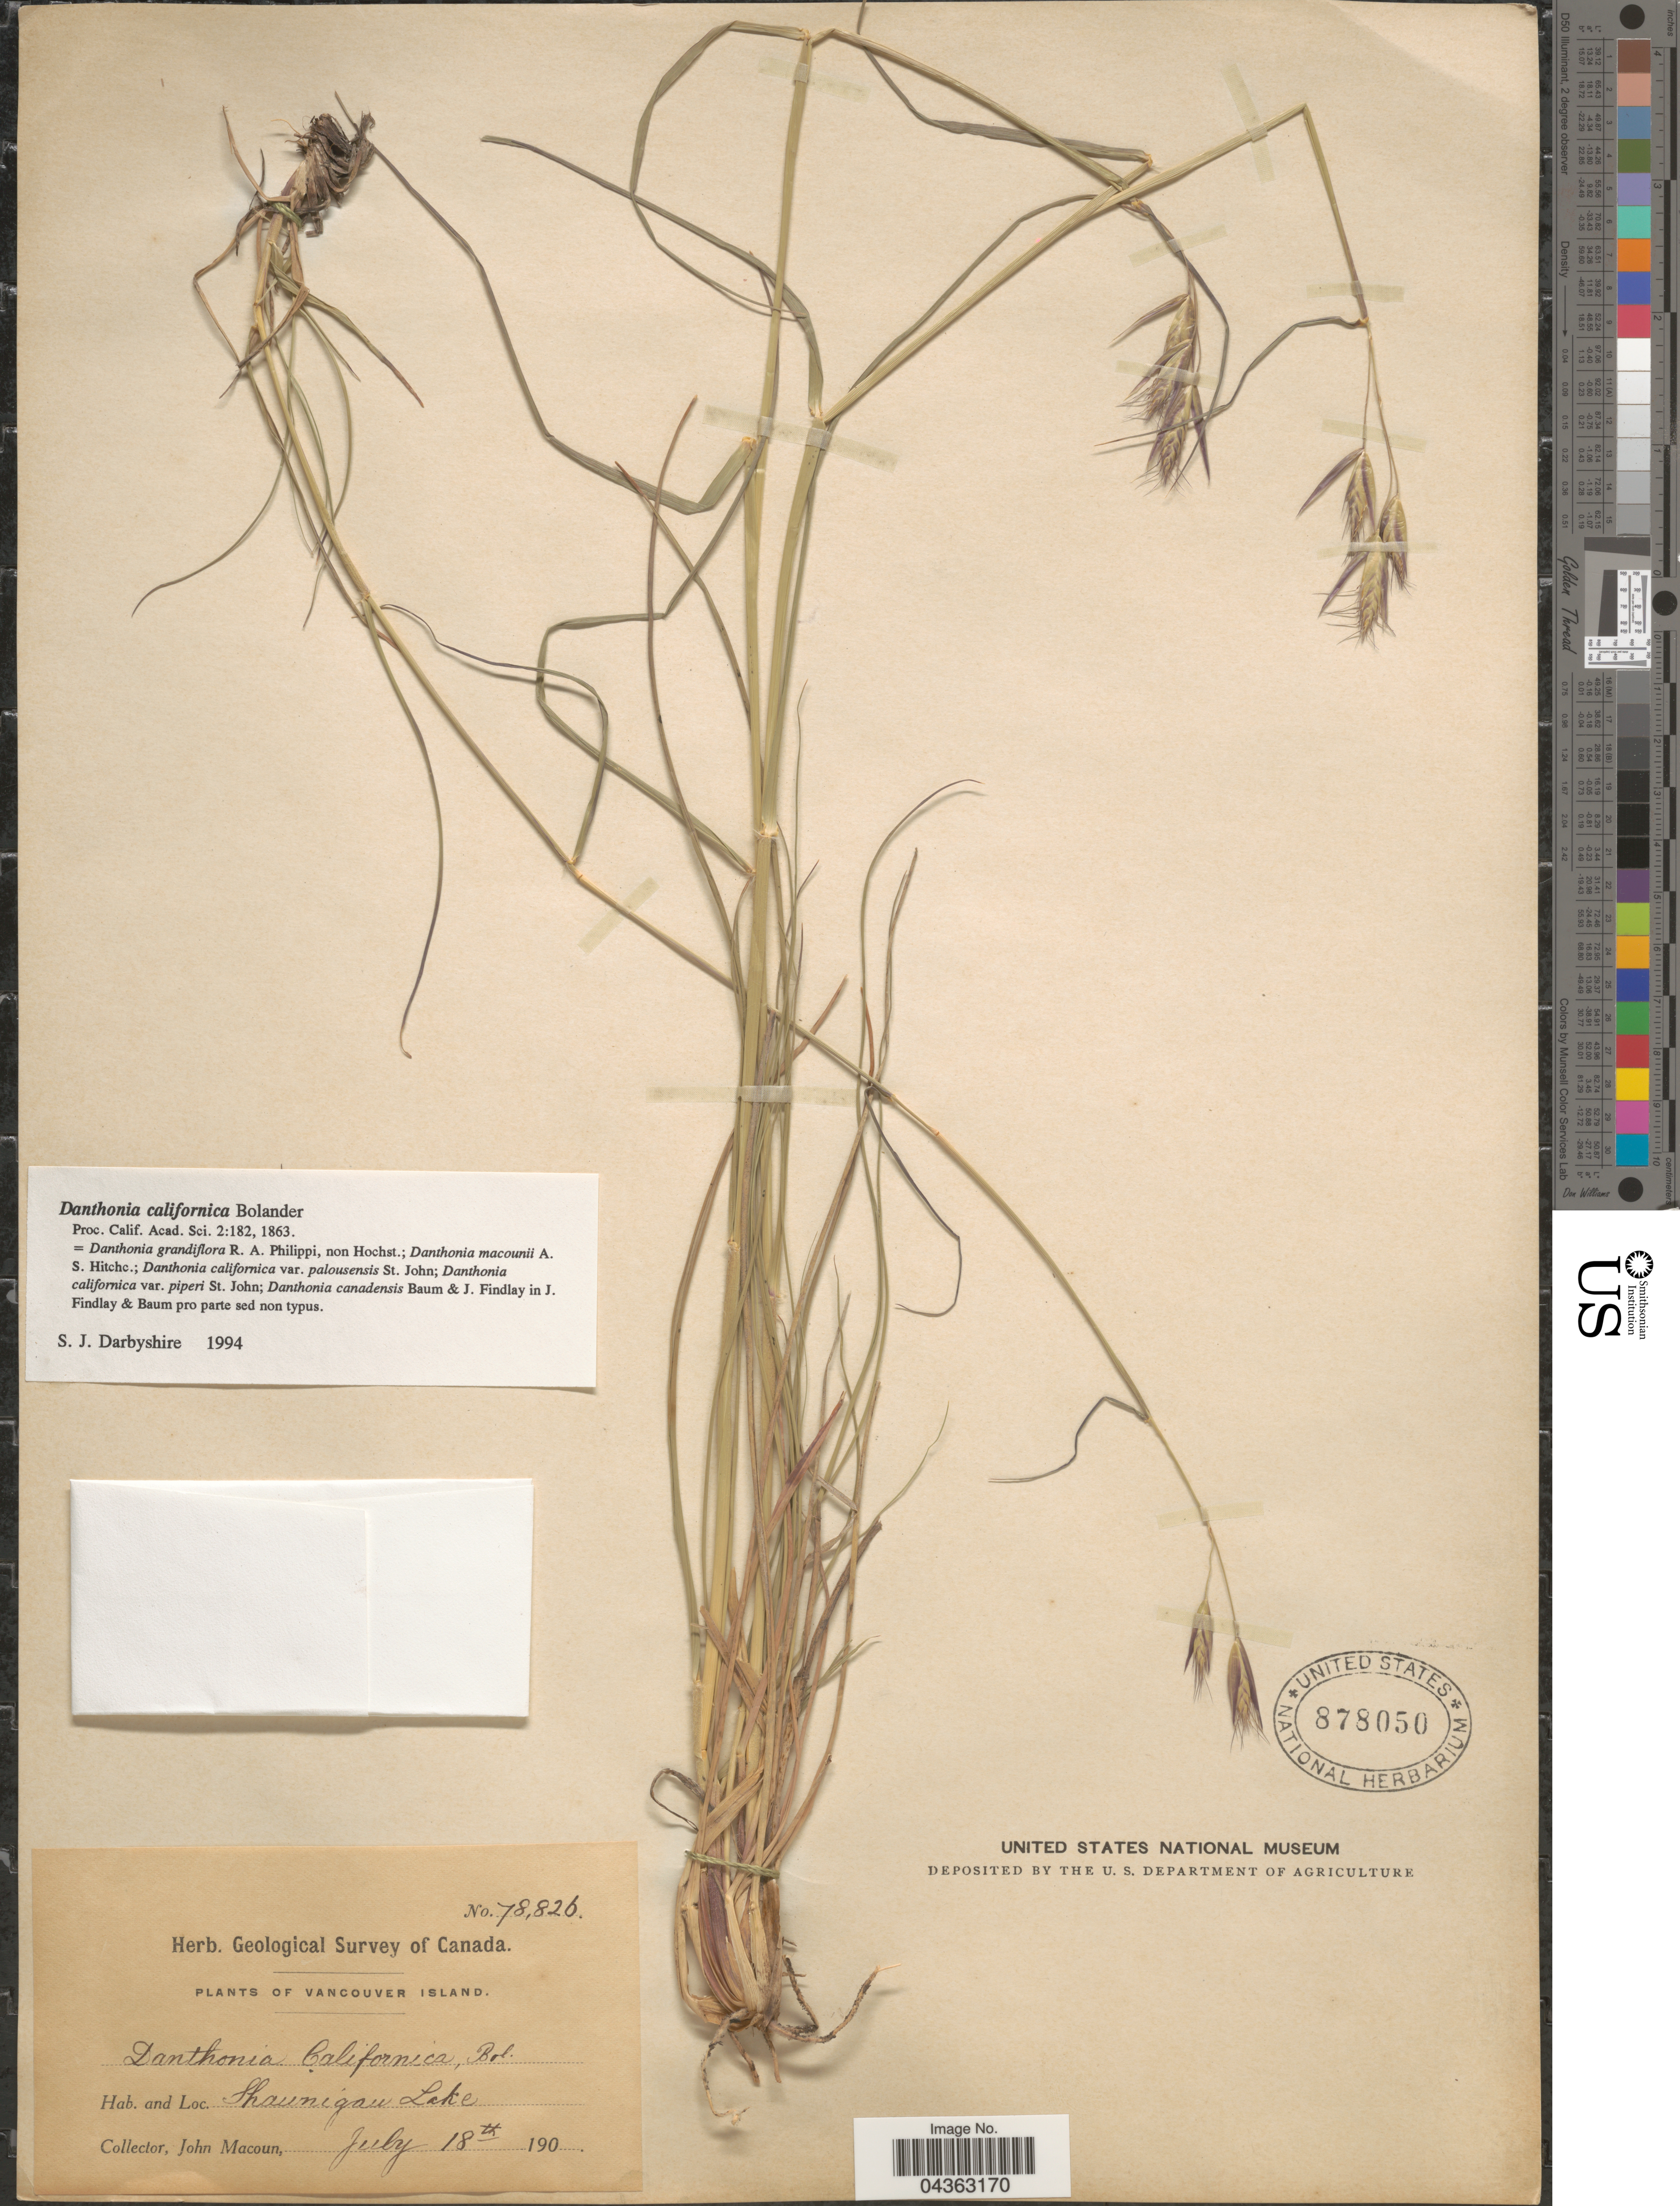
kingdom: Plantae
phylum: Tracheophyta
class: Liliopsida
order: Poales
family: Poaceae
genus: Danthonia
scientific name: Danthonia californica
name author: Bol.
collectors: J. Macoun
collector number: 78826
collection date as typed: July 18th, 190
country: Canada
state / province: British Columbia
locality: Geological Survey of Canada. Vancouver Island. Shawnigan Lake.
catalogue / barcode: US 878050